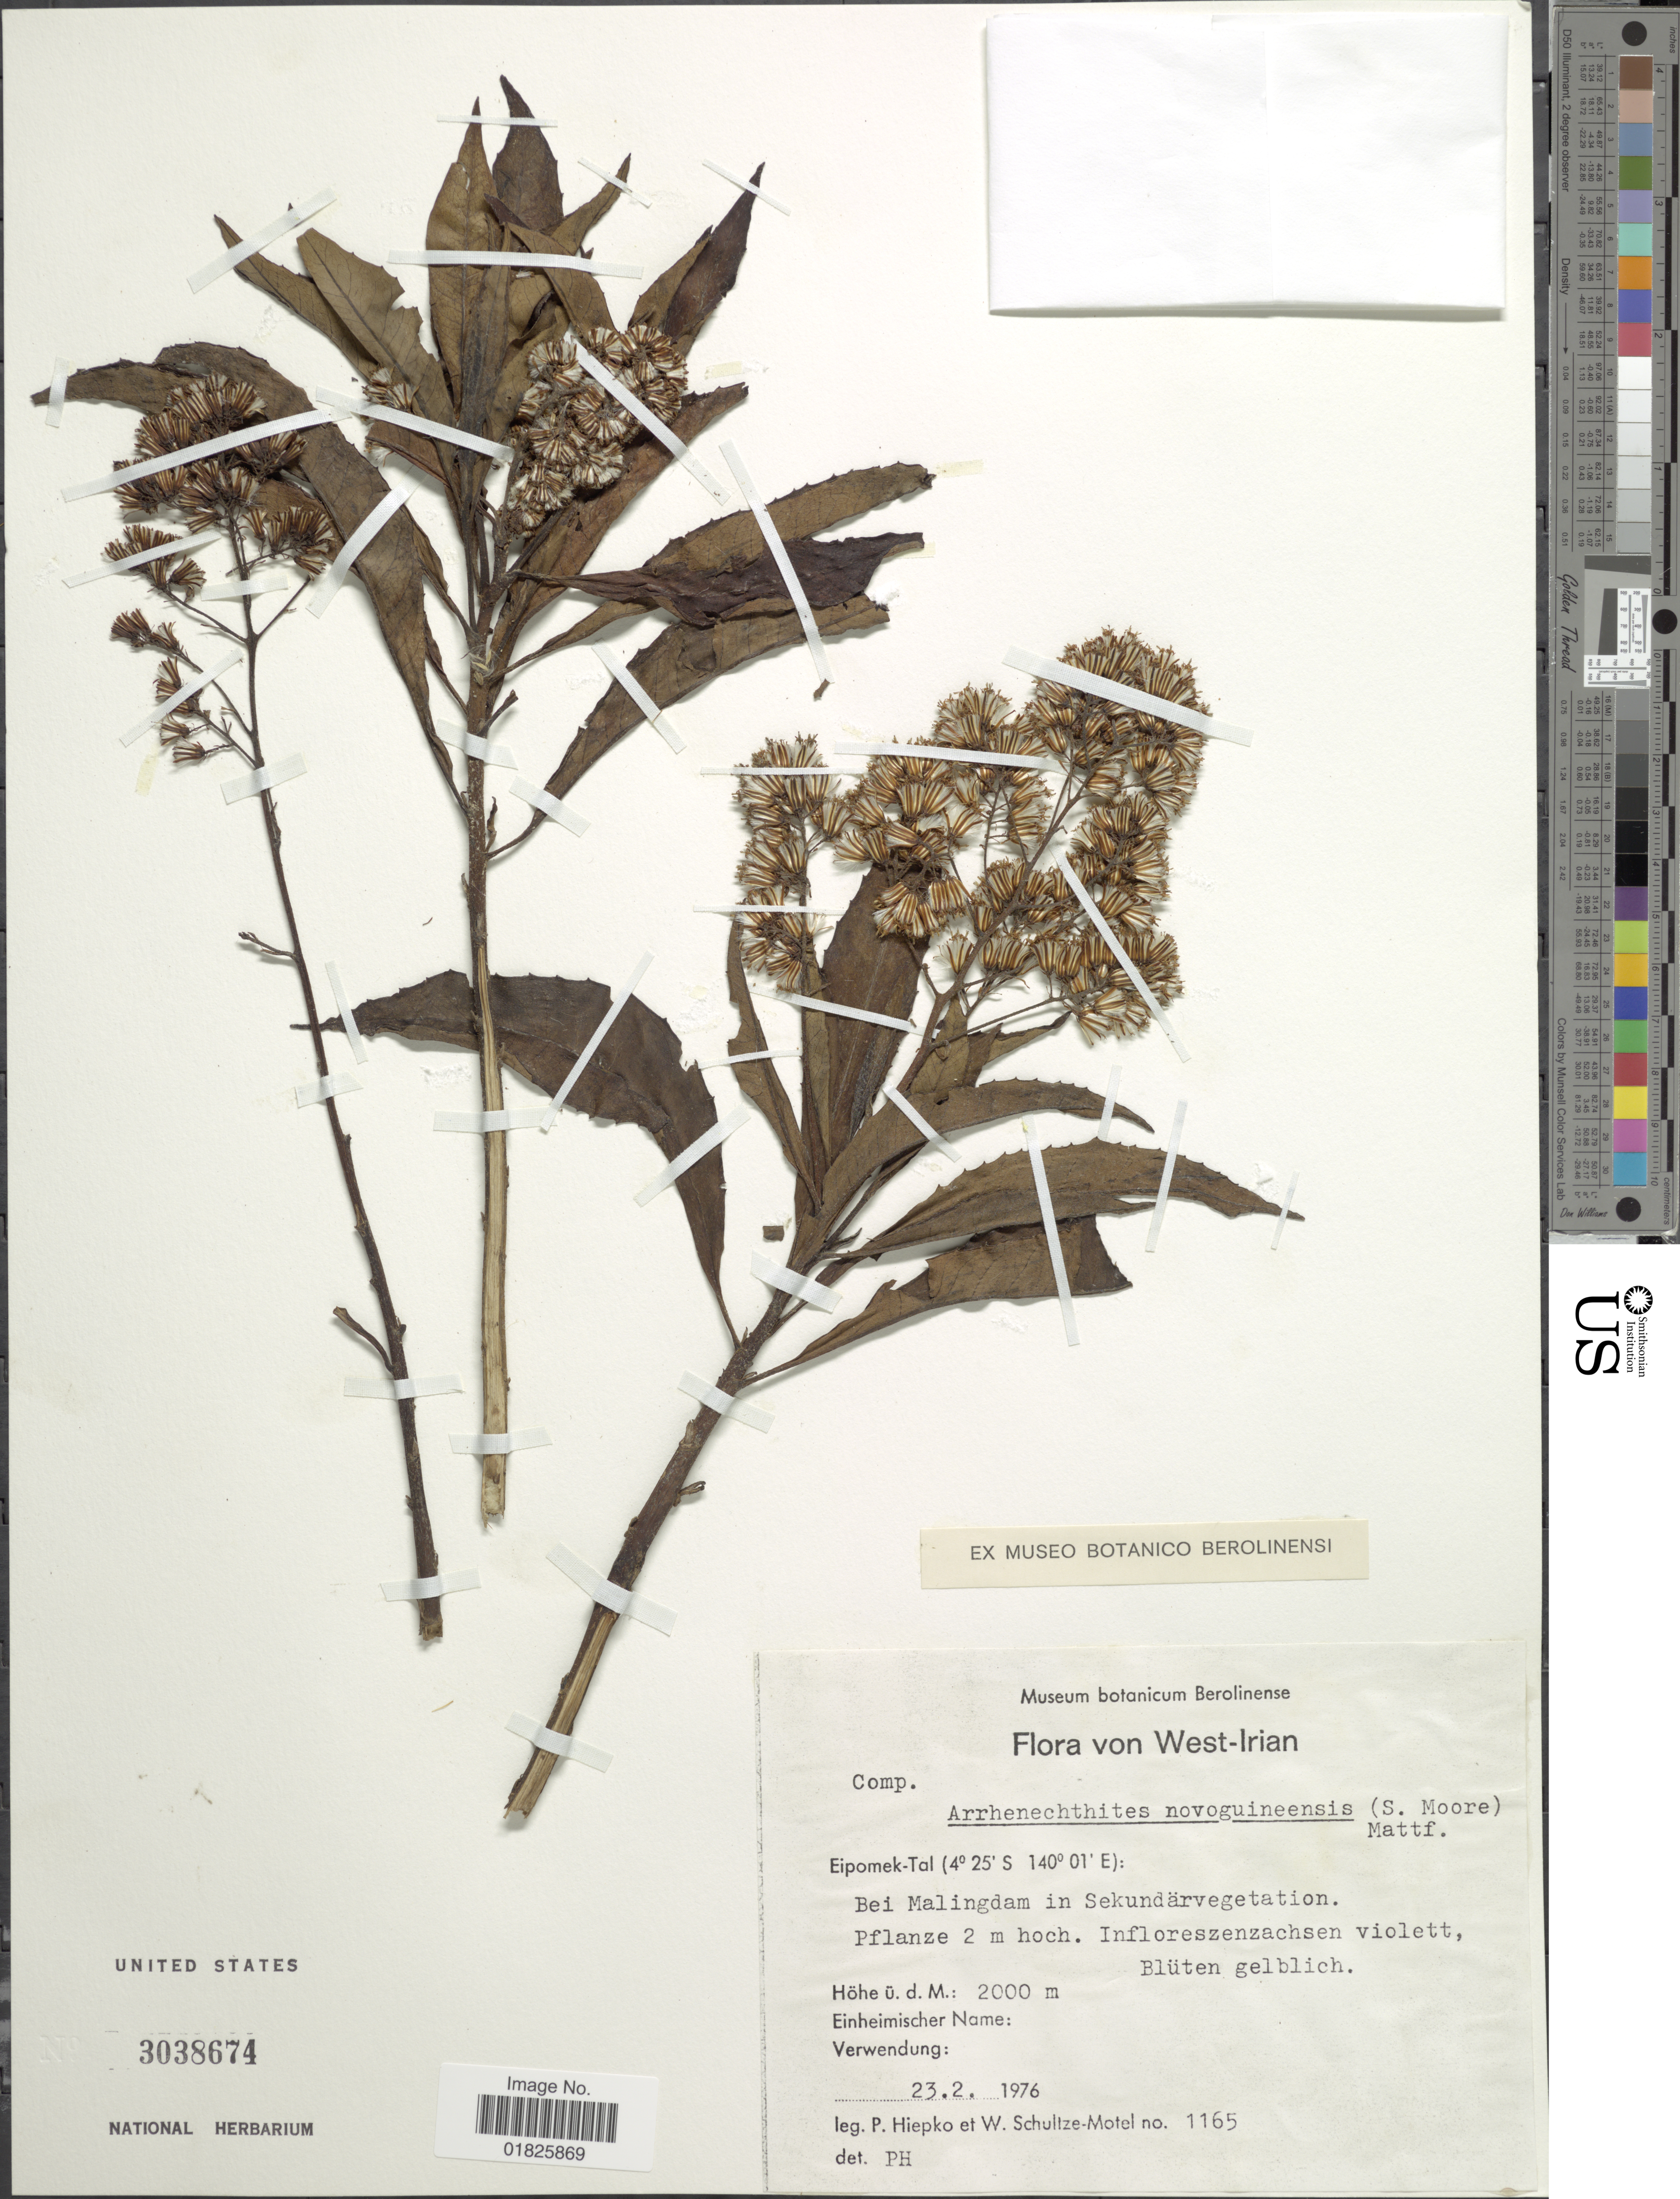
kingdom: Plantae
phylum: Tracheophyta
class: Magnoliopsida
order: Asterales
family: Asteraceae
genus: Arrhenechthites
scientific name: Arrhenechthites novoguineensis subsp. novoguineensis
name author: (S. Moore) Mattf.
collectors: P. H. Hiepko & W. Schultze-Motel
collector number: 1165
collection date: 1976-02-23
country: Indonesia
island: New Guinea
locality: West-Irian, Eipomek-Tal, bei Malingdam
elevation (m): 2000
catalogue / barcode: US 3038674